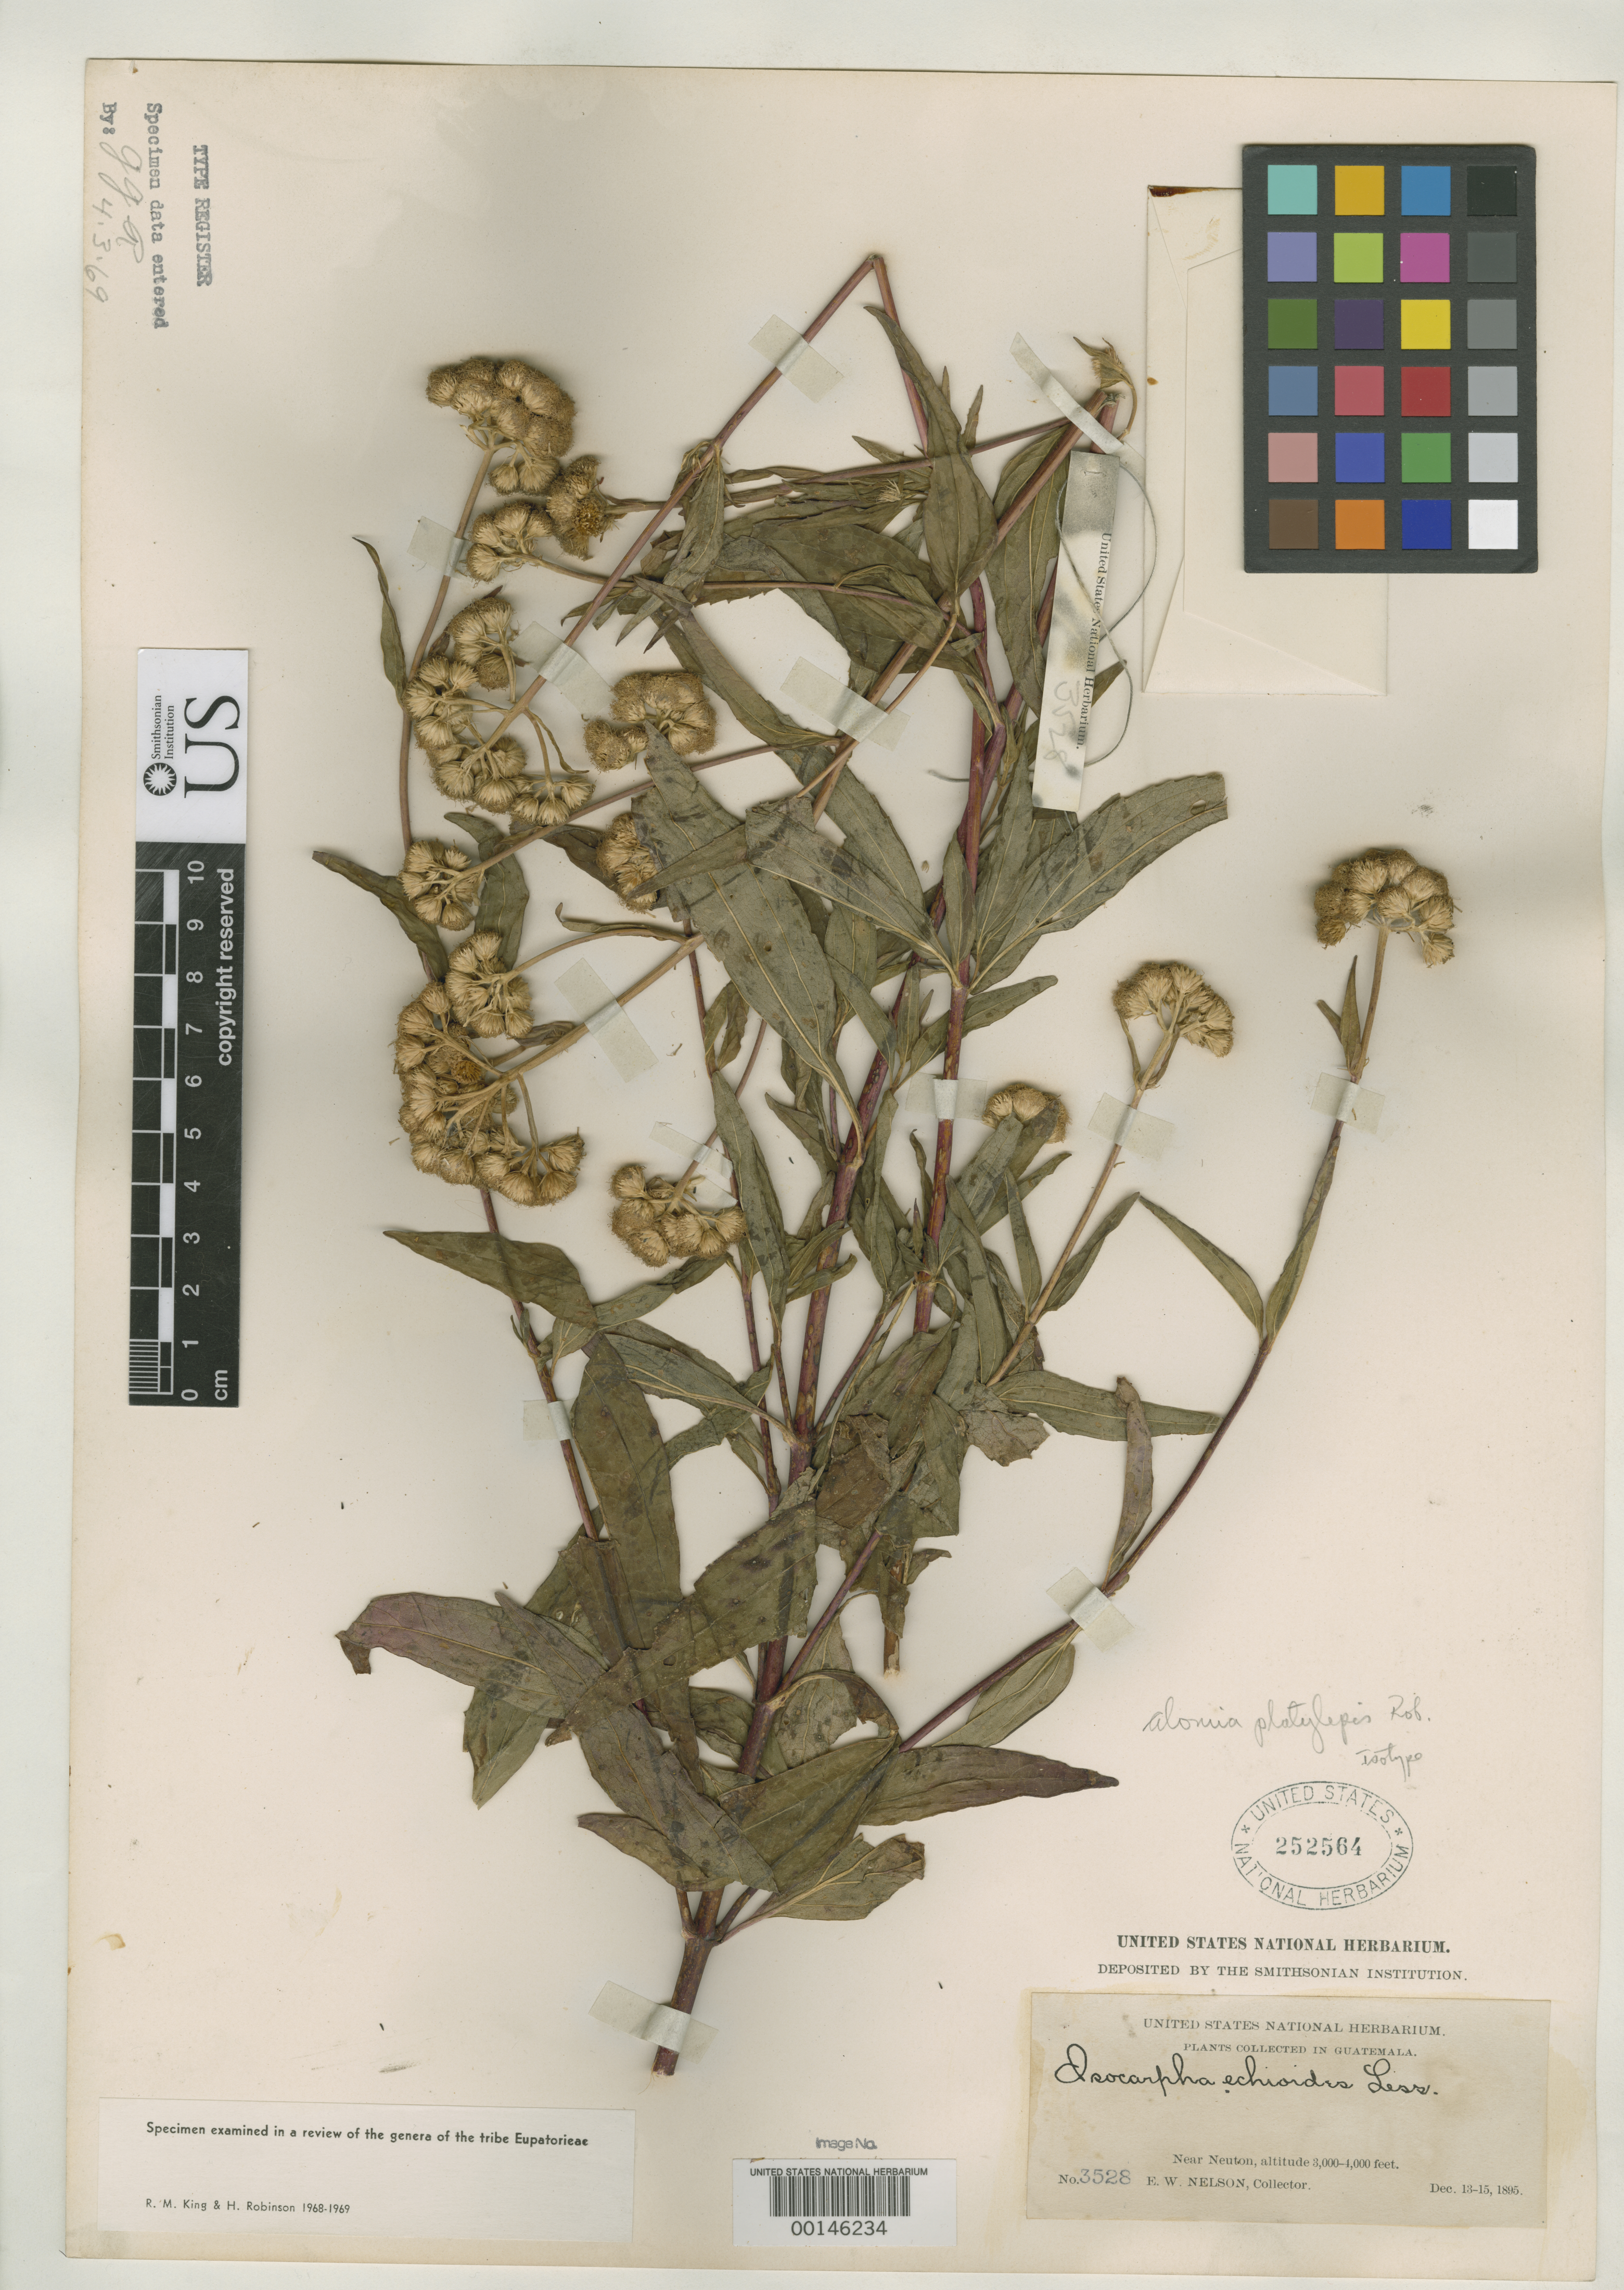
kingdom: Plantae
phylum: Tracheophyta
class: Magnoliopsida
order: Asterales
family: Asteraceae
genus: Alomia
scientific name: Alomia platylepis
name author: B.L. Rob.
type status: Isotype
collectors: E. W. Nelson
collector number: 3528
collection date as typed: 13 Dec 1895 to 18 Dec 1895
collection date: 1895-12-13/1895-12-18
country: Guatemala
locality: Near Neuton.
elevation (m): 900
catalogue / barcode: US 252564